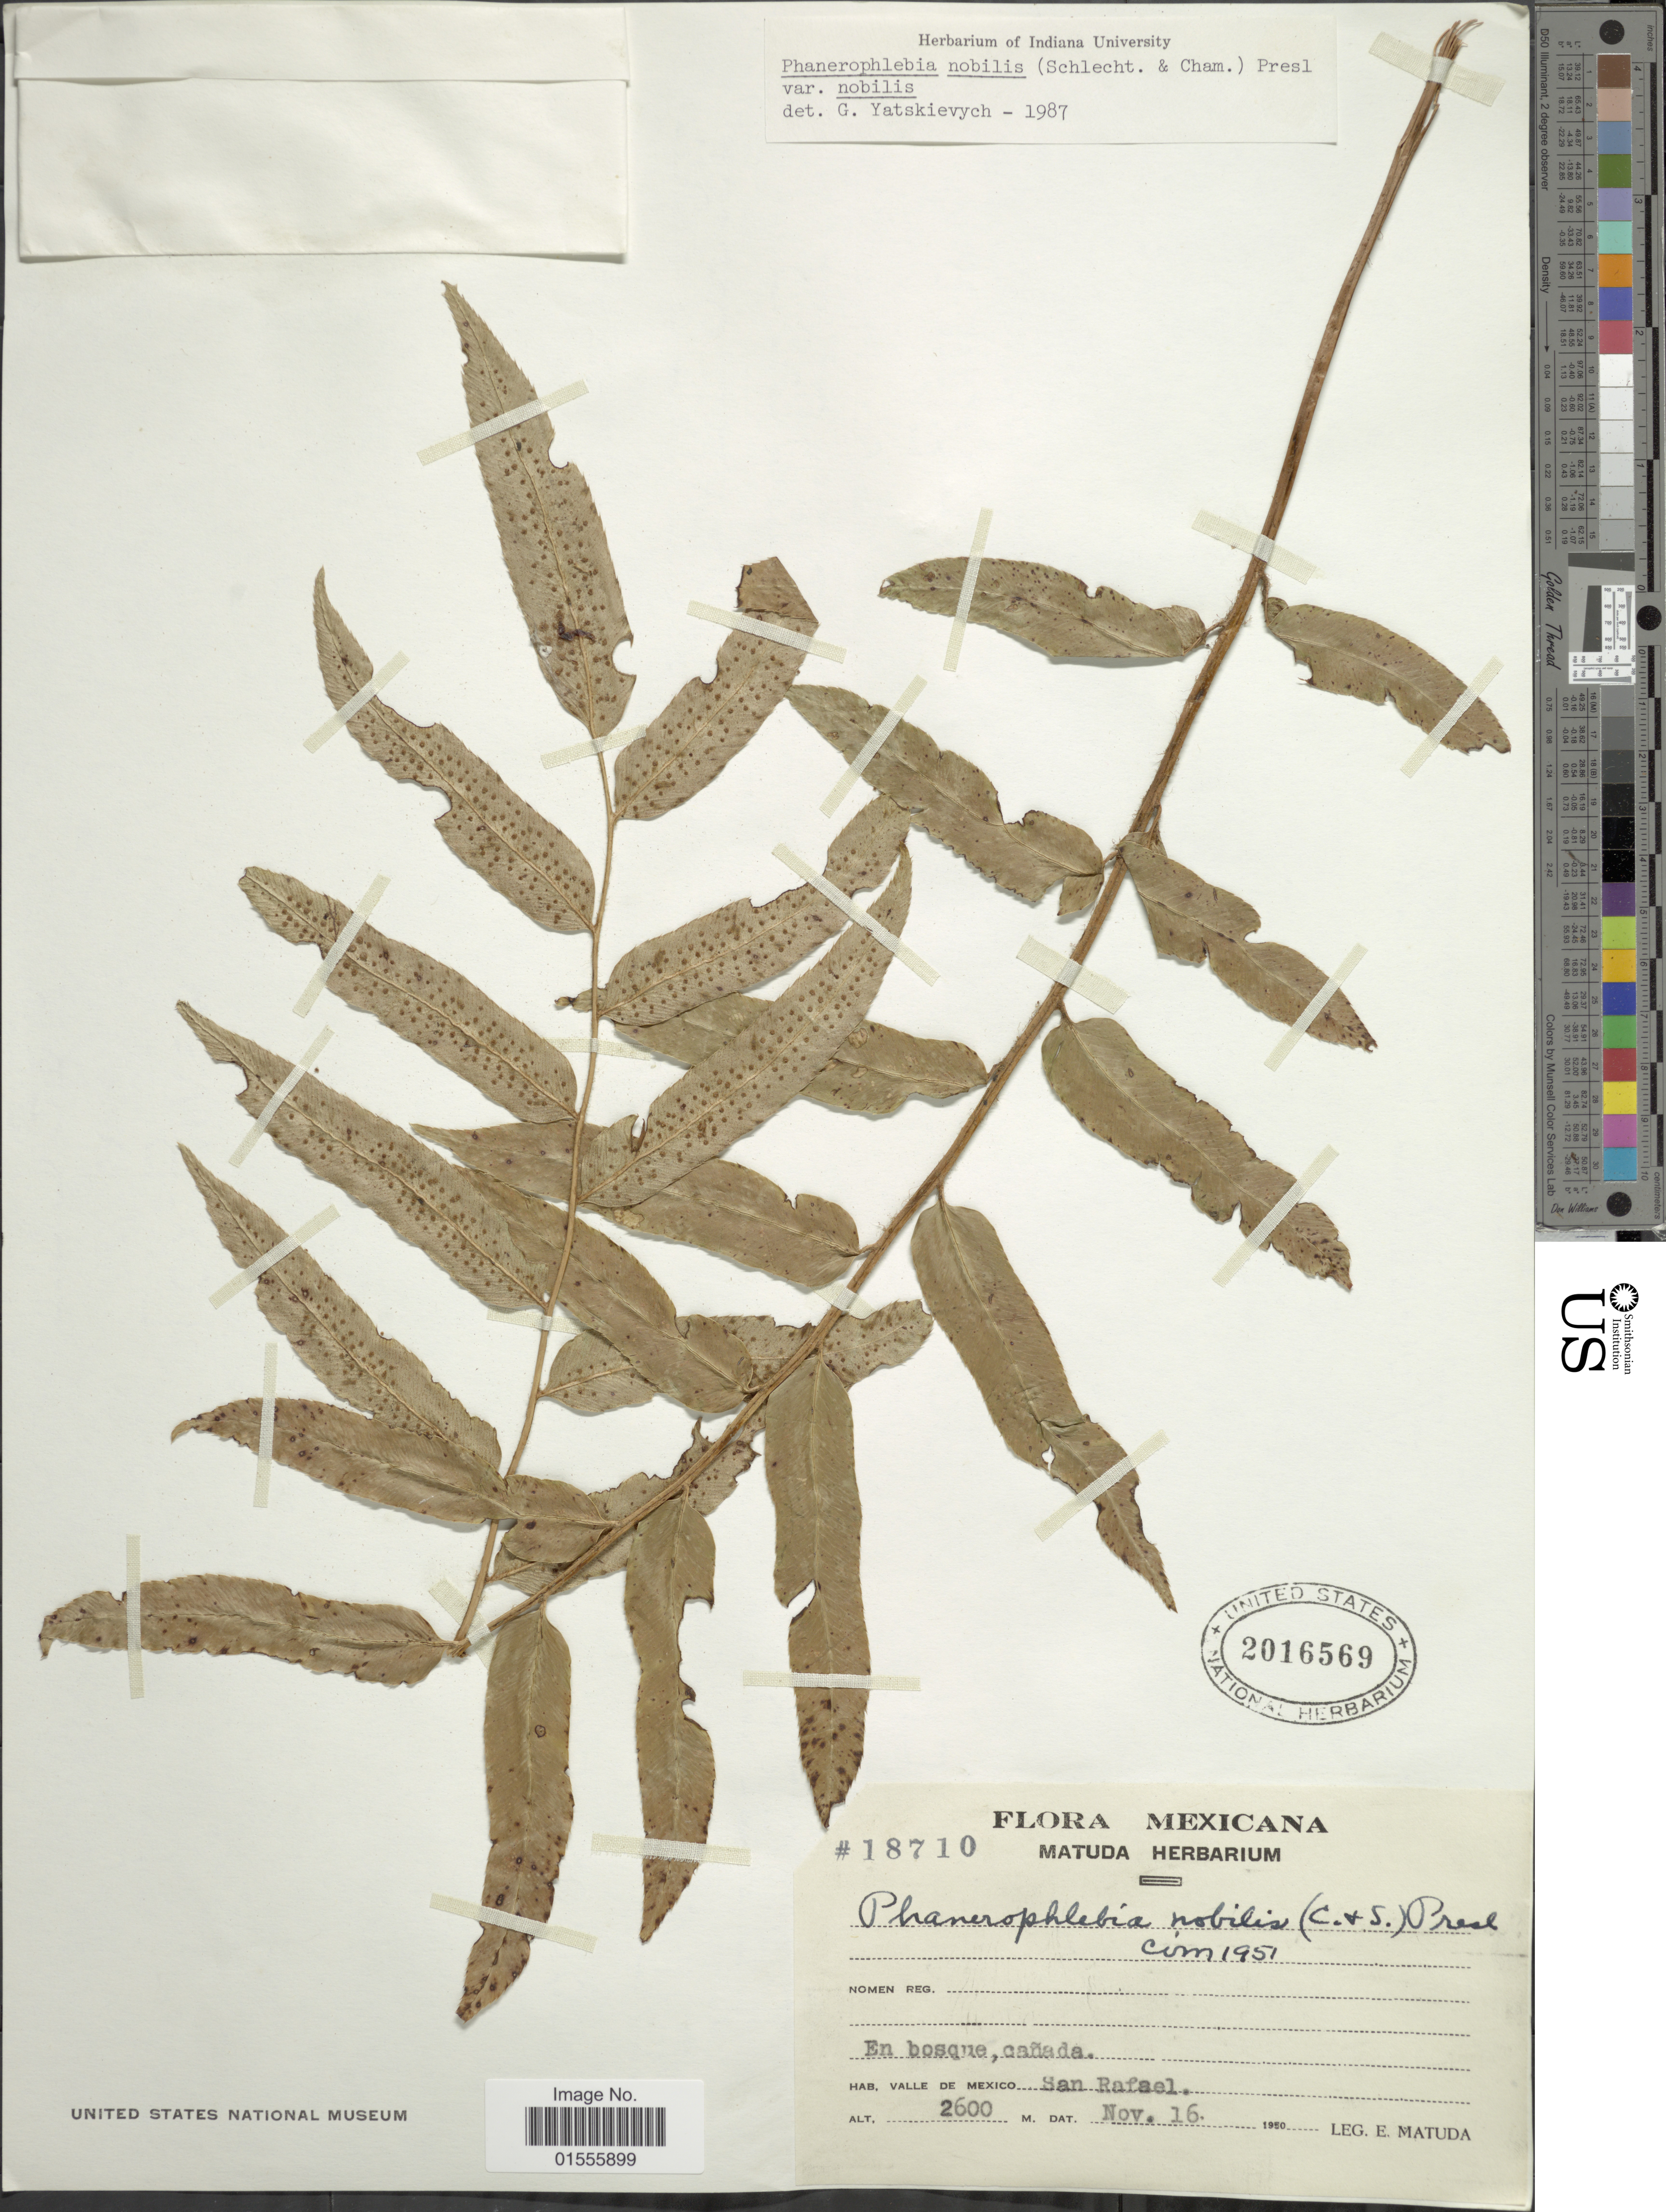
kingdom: Plantae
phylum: Tracheophyta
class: Polypodiopsida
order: Polypodiales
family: Dryopteridaceae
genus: Phanerophlebia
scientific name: Phanerophlebia nobilis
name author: (Schltdl. & Cham.) C. Presl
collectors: E. Matuda & Sus Colaboradores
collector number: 18710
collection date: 1950-11-16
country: Mexico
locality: En bosque, cañada, Valle de Mexico San Rafael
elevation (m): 2600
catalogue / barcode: US 2016569